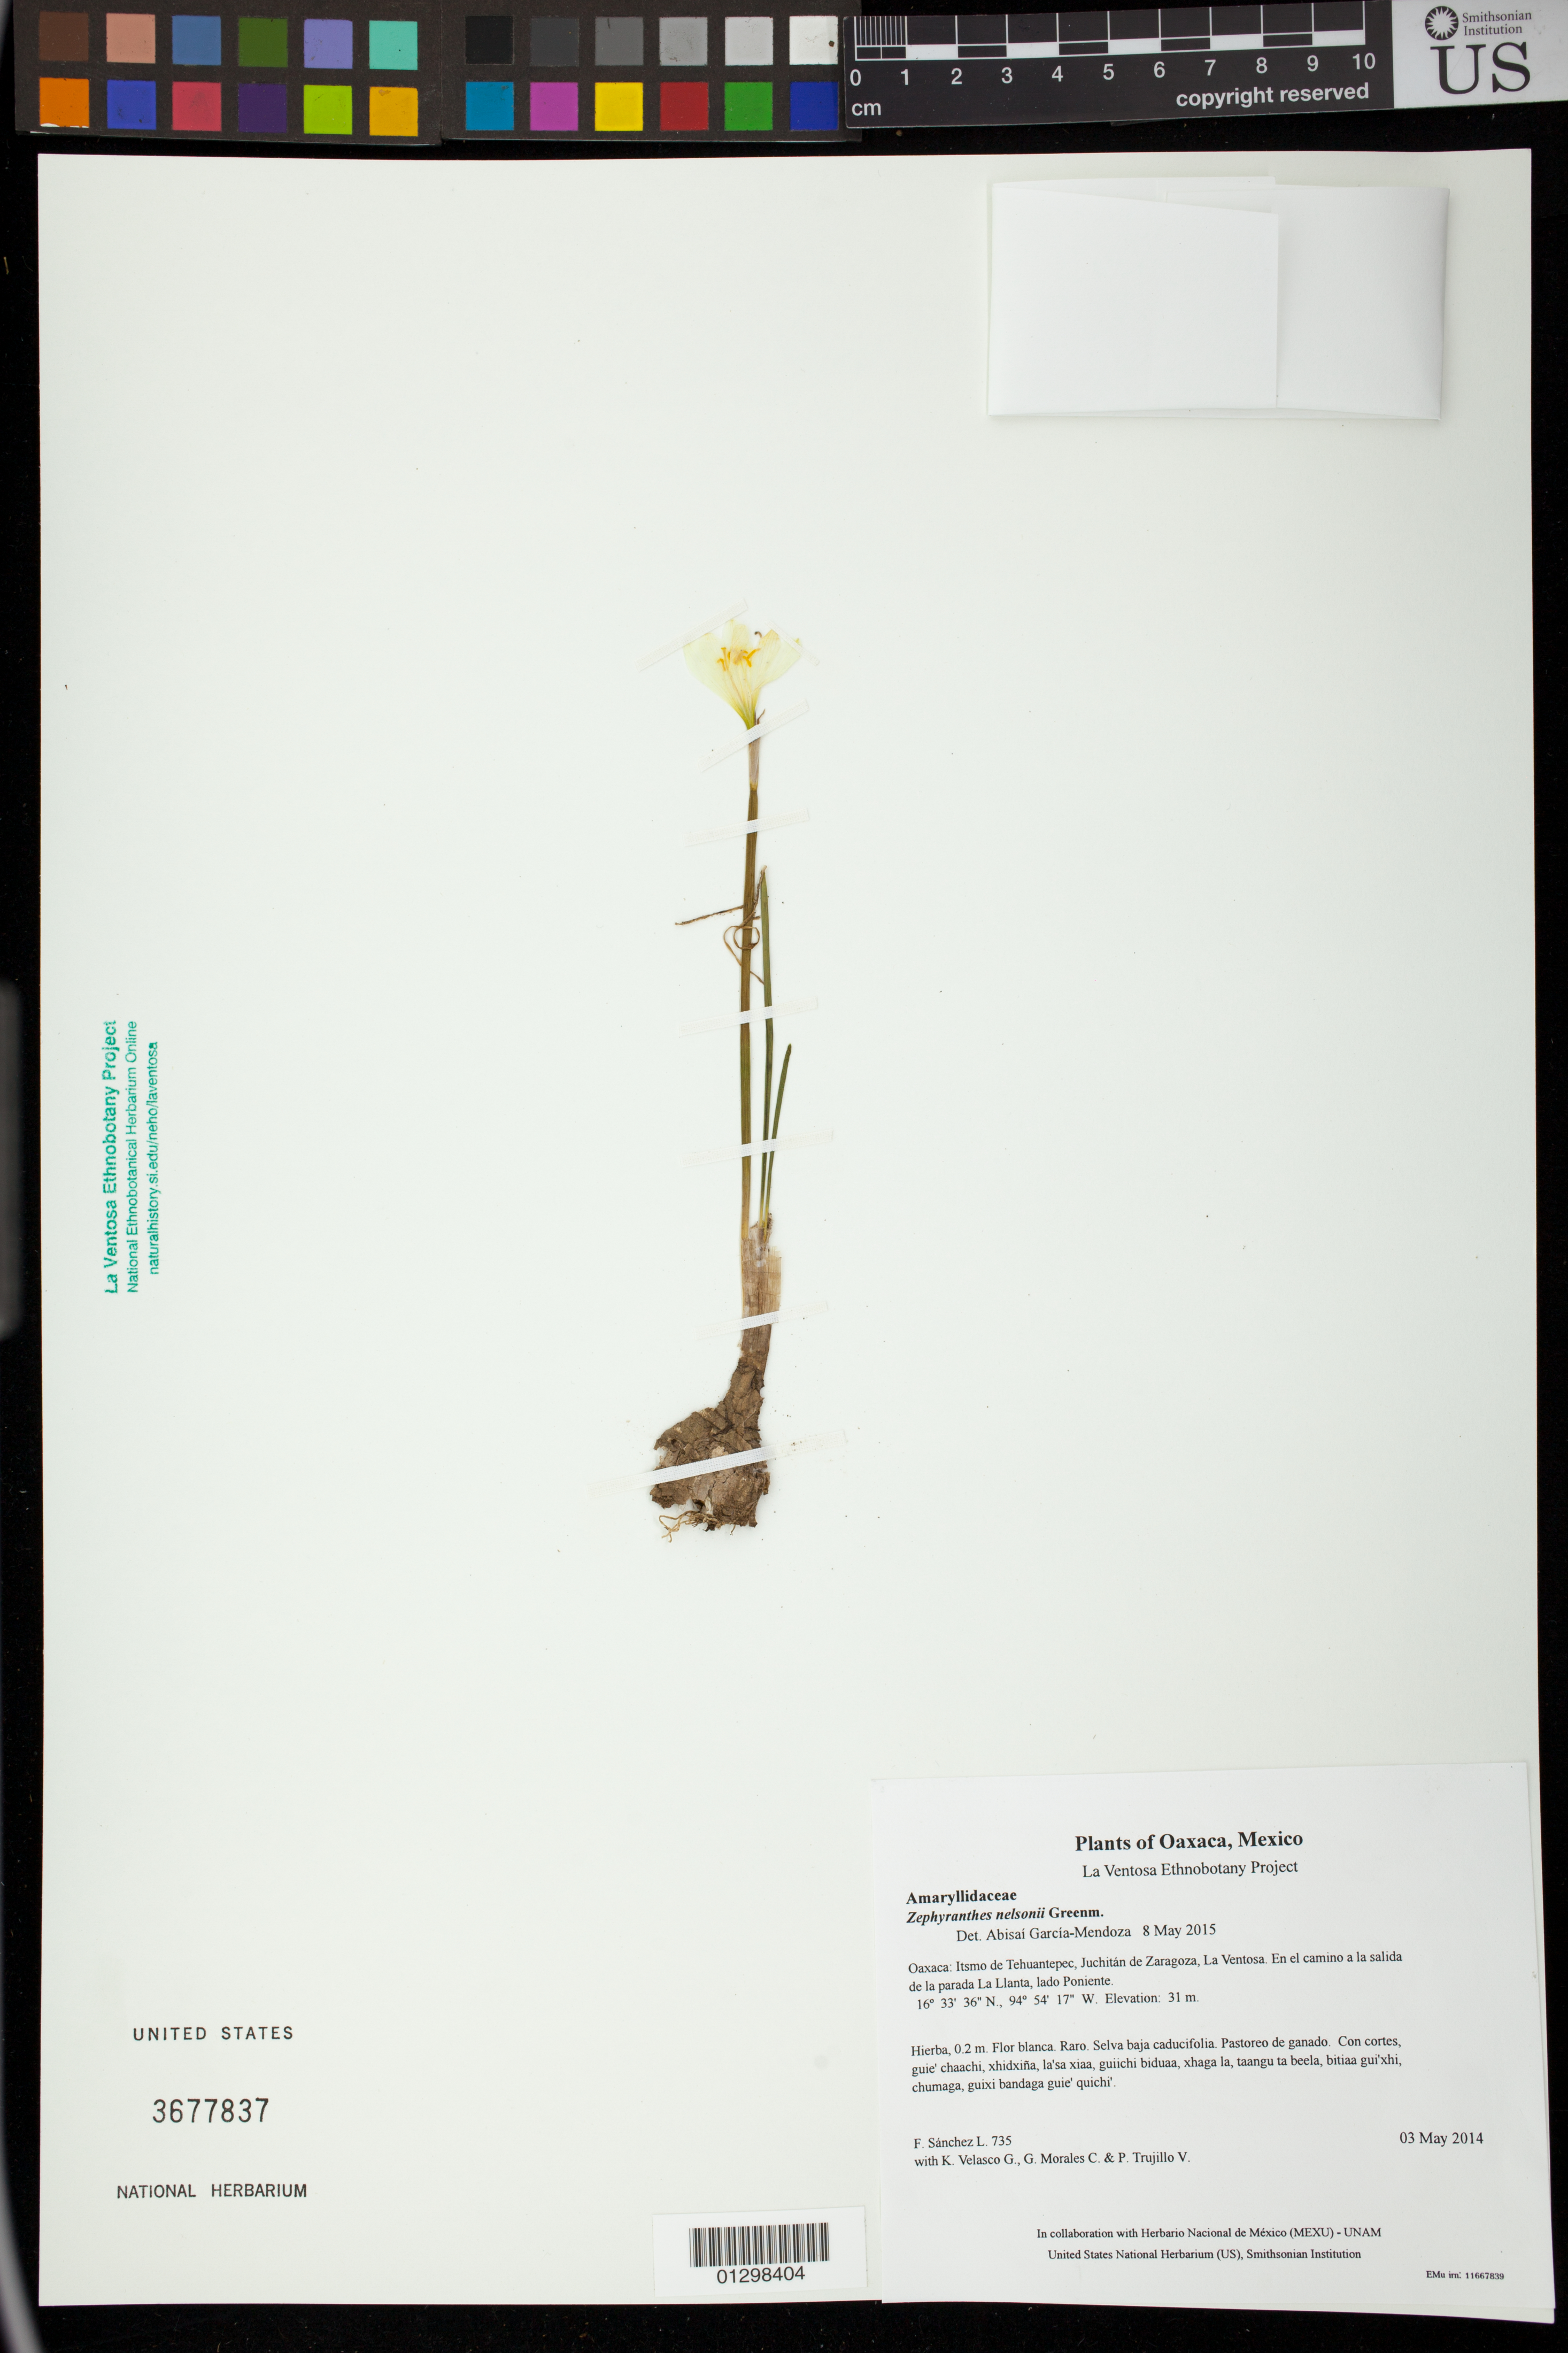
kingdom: Plantae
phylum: Tracheophyta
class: Liliopsida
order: Asparagales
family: Amaryllidaceae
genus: Zephyranthes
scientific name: Zephyranthes nelsonii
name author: Greenm.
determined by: García-Mendoza, A.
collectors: F. Sánchez L., K. Velasco G., G. Morales C. & P. Trujillo V.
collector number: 735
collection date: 2014-05-03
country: Mexico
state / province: Oaxaca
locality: Itsmo de Tehuantepec, Juchitán de Zaragoza, La Ventosa. En el camino a la salida de la parada La Llanta, lado Poniente.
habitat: Selva baja caducifolia. Pastoreo de ganado.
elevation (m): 31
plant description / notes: MEXU, US; Guixi bandaga. 0.2 m. Guie' naquichi'. Nadxunu'.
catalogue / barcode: US 3677837